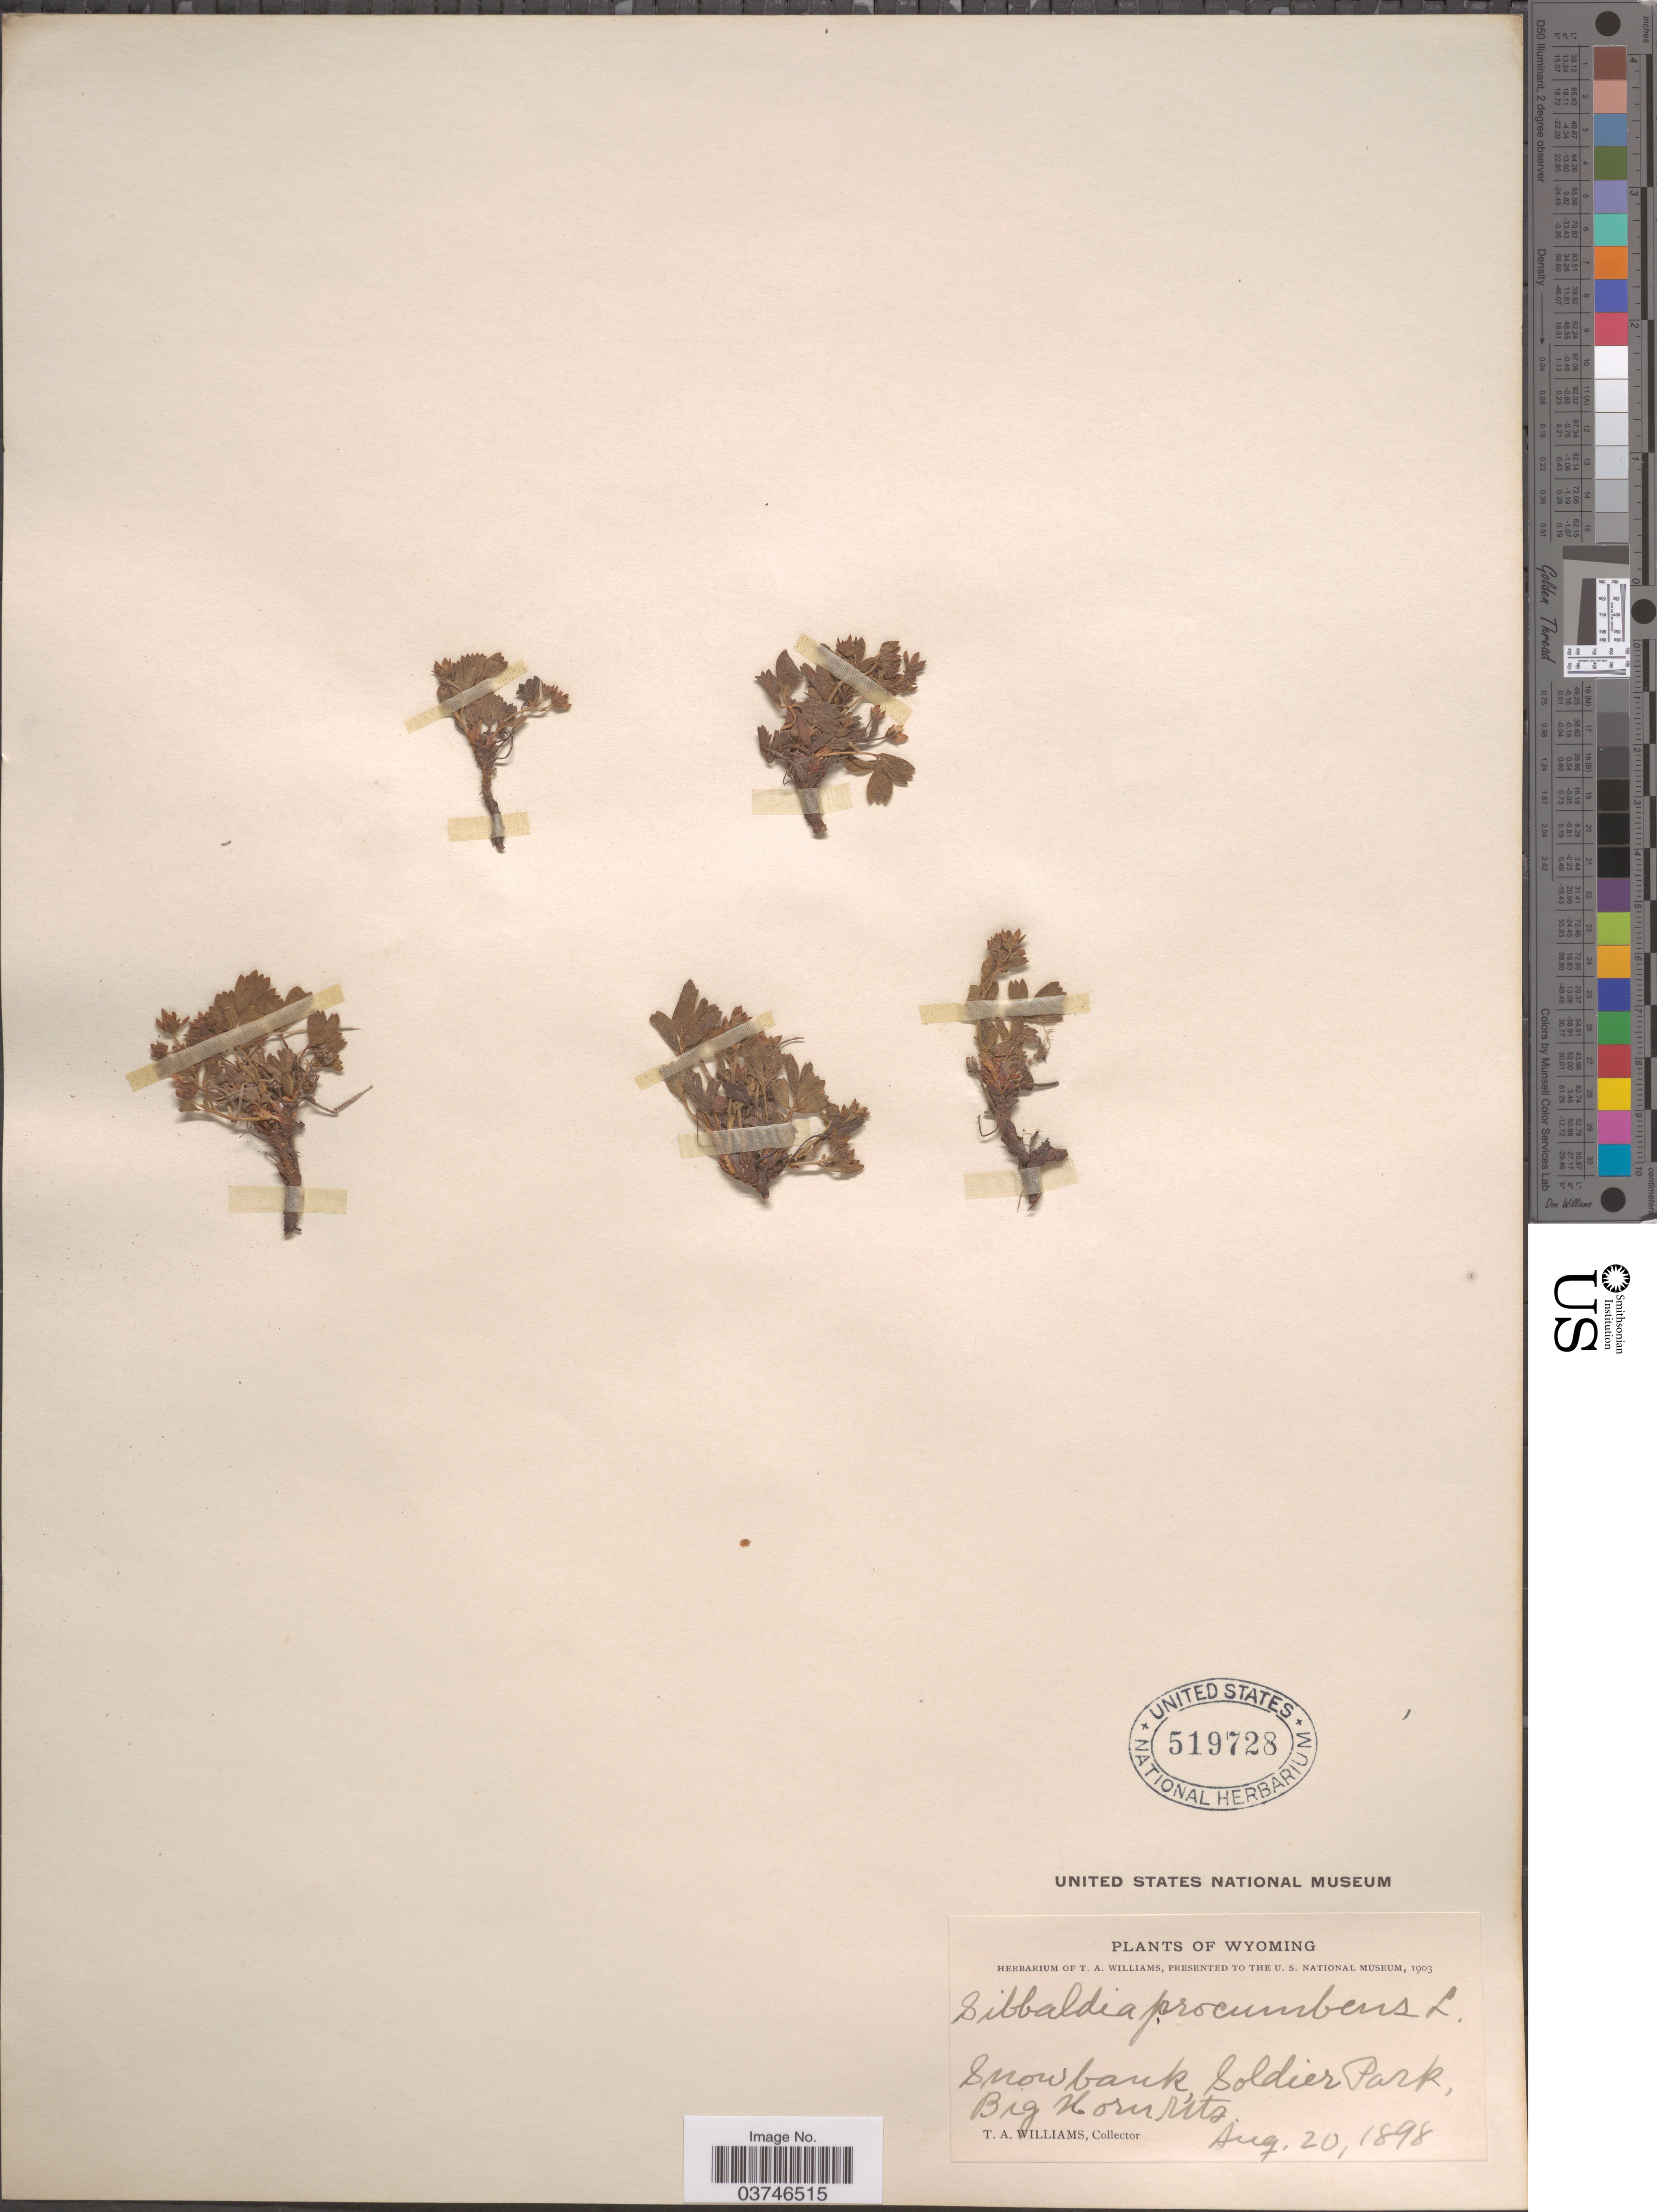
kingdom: Plantae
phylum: Tracheophyta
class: Magnoliopsida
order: Rosales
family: Rosaceae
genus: Sibbaldia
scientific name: Sibbaldia procumbens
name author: L.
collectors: T. Williams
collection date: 1898-08-20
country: United States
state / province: Wyoming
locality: Snow bank, Soldier Park. Big Horn Mts.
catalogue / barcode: US 519728